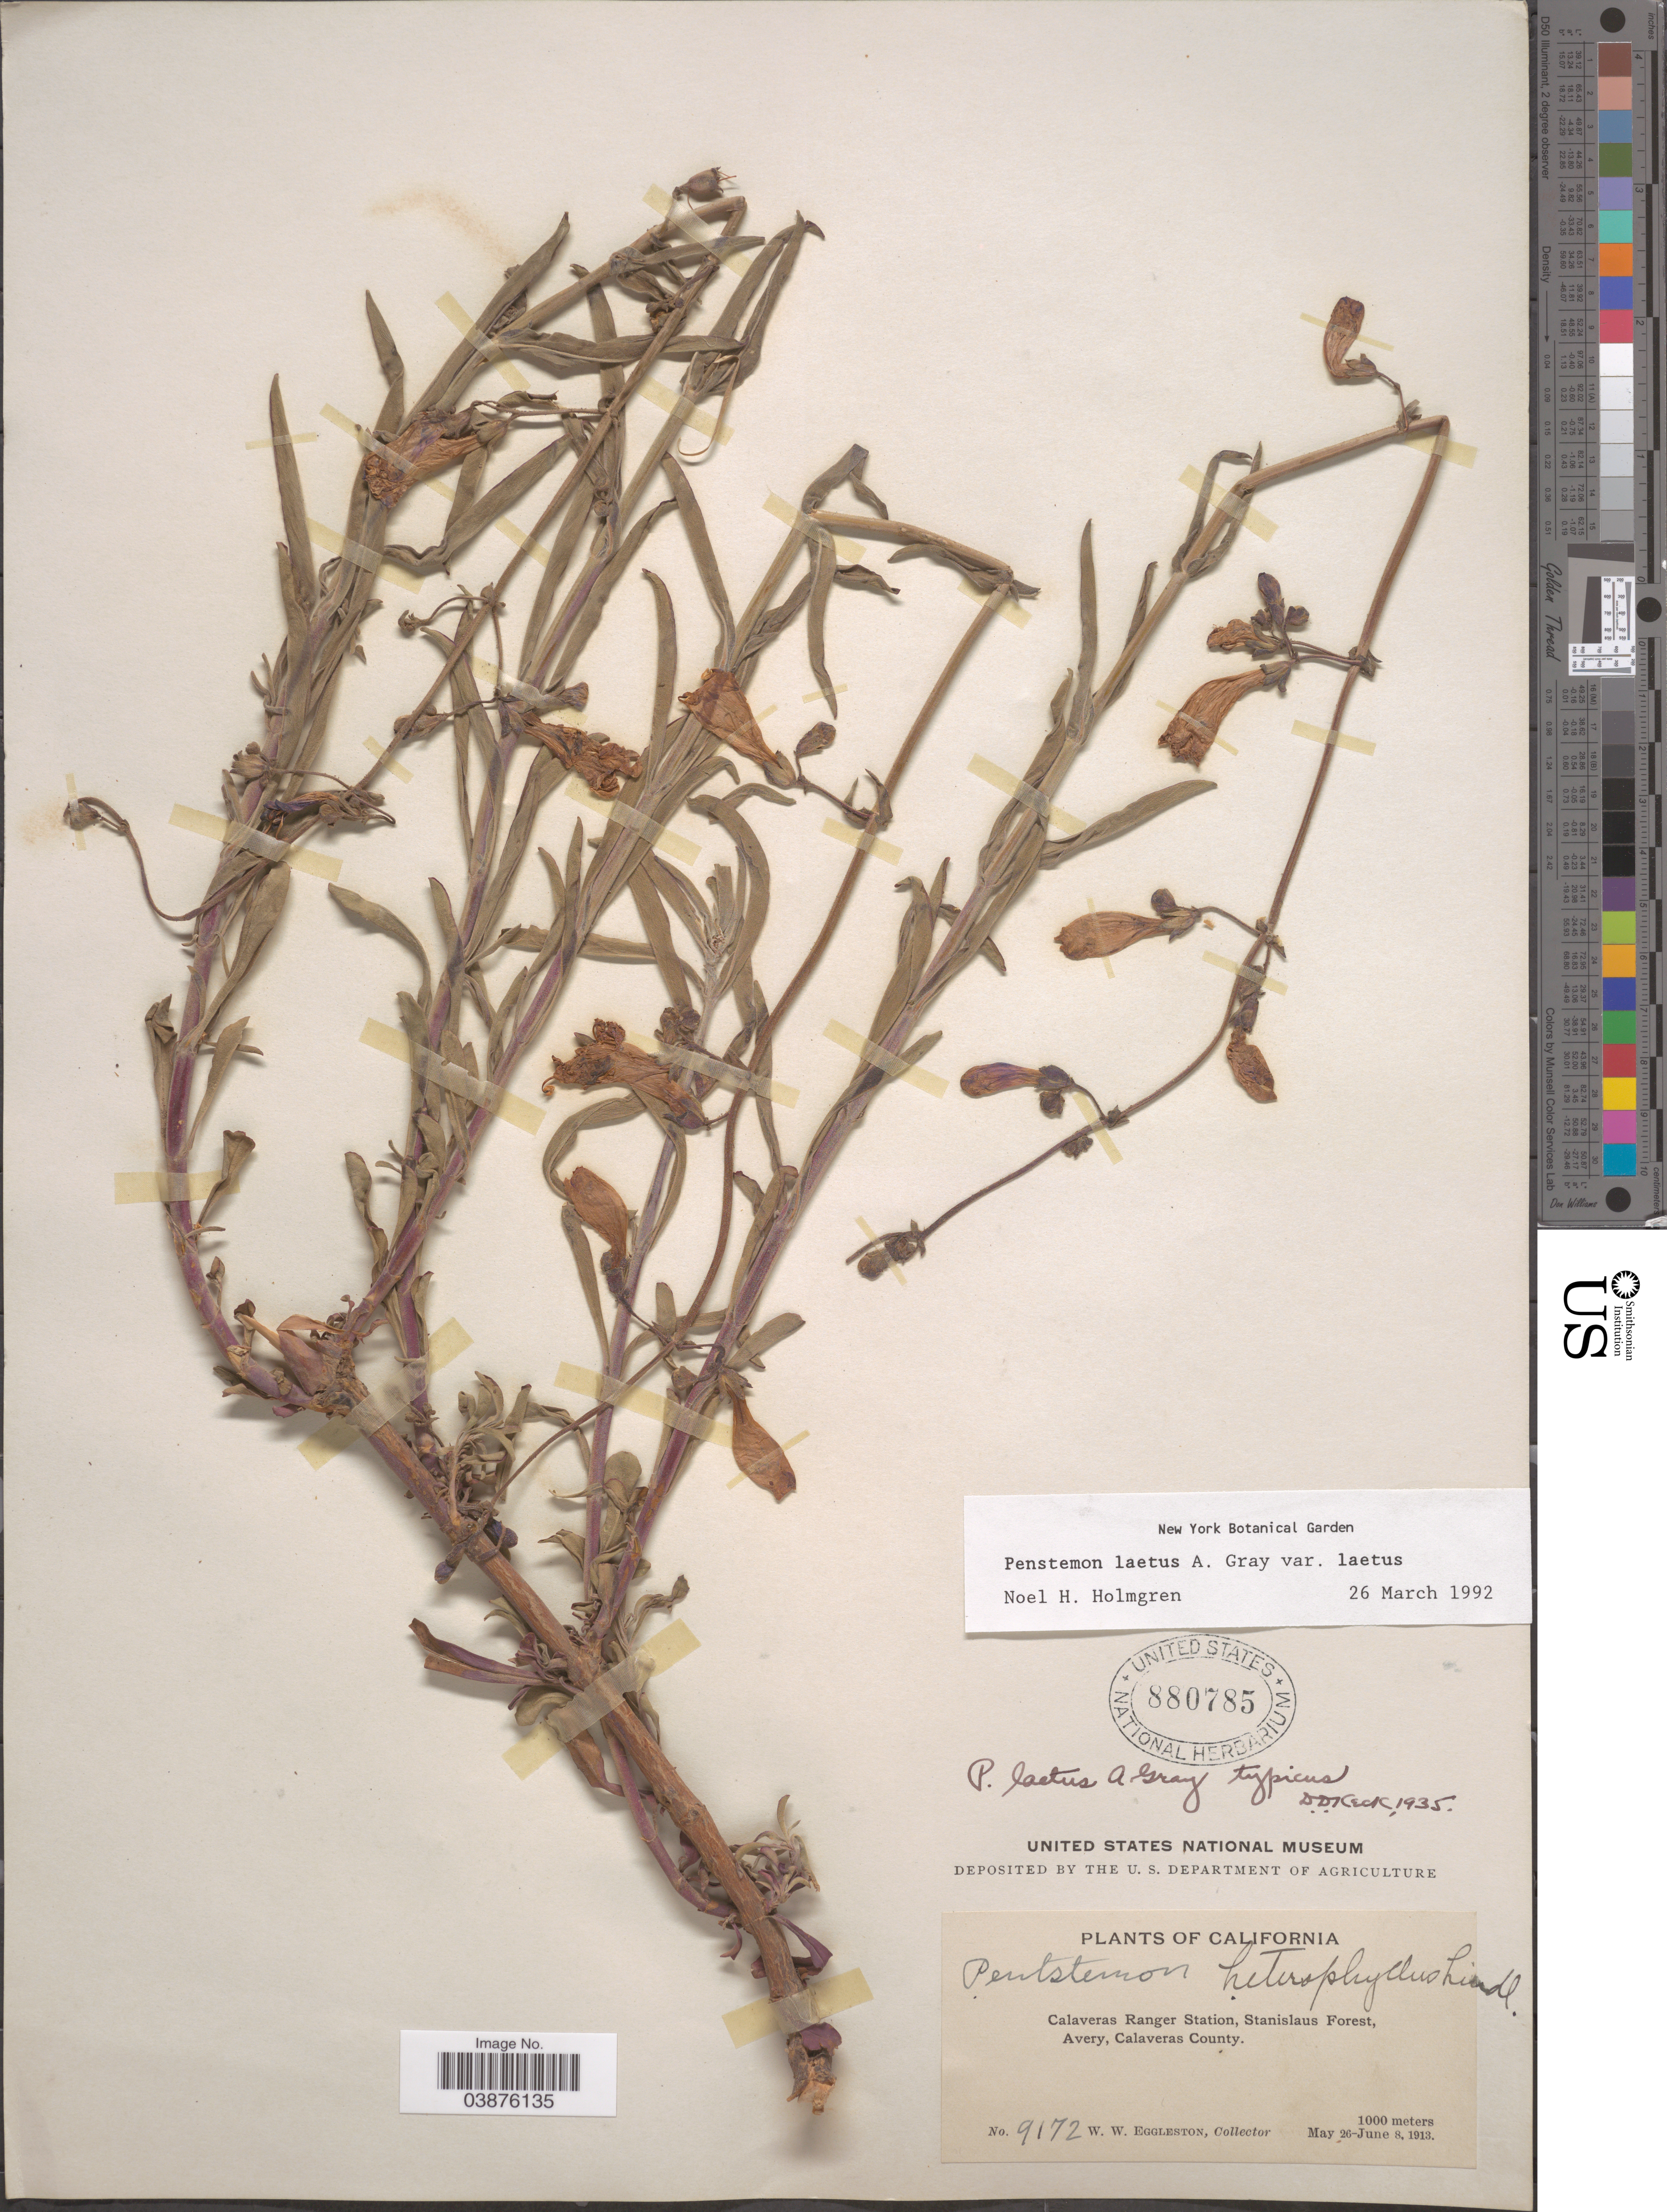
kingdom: Plantae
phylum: Tracheophyta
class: Magnoliopsida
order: Lamiales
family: Plantaginaceae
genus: Penstemon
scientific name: Penstemon laetus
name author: A. Gray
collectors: W. W. Eggleston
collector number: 9172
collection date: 1913-05-26/1913-06-08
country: United States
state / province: California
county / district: Calaveras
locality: Calaveras Ranger Station, Stanislaus Forest, Avery, Calaveras County.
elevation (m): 1000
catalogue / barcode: US 880785